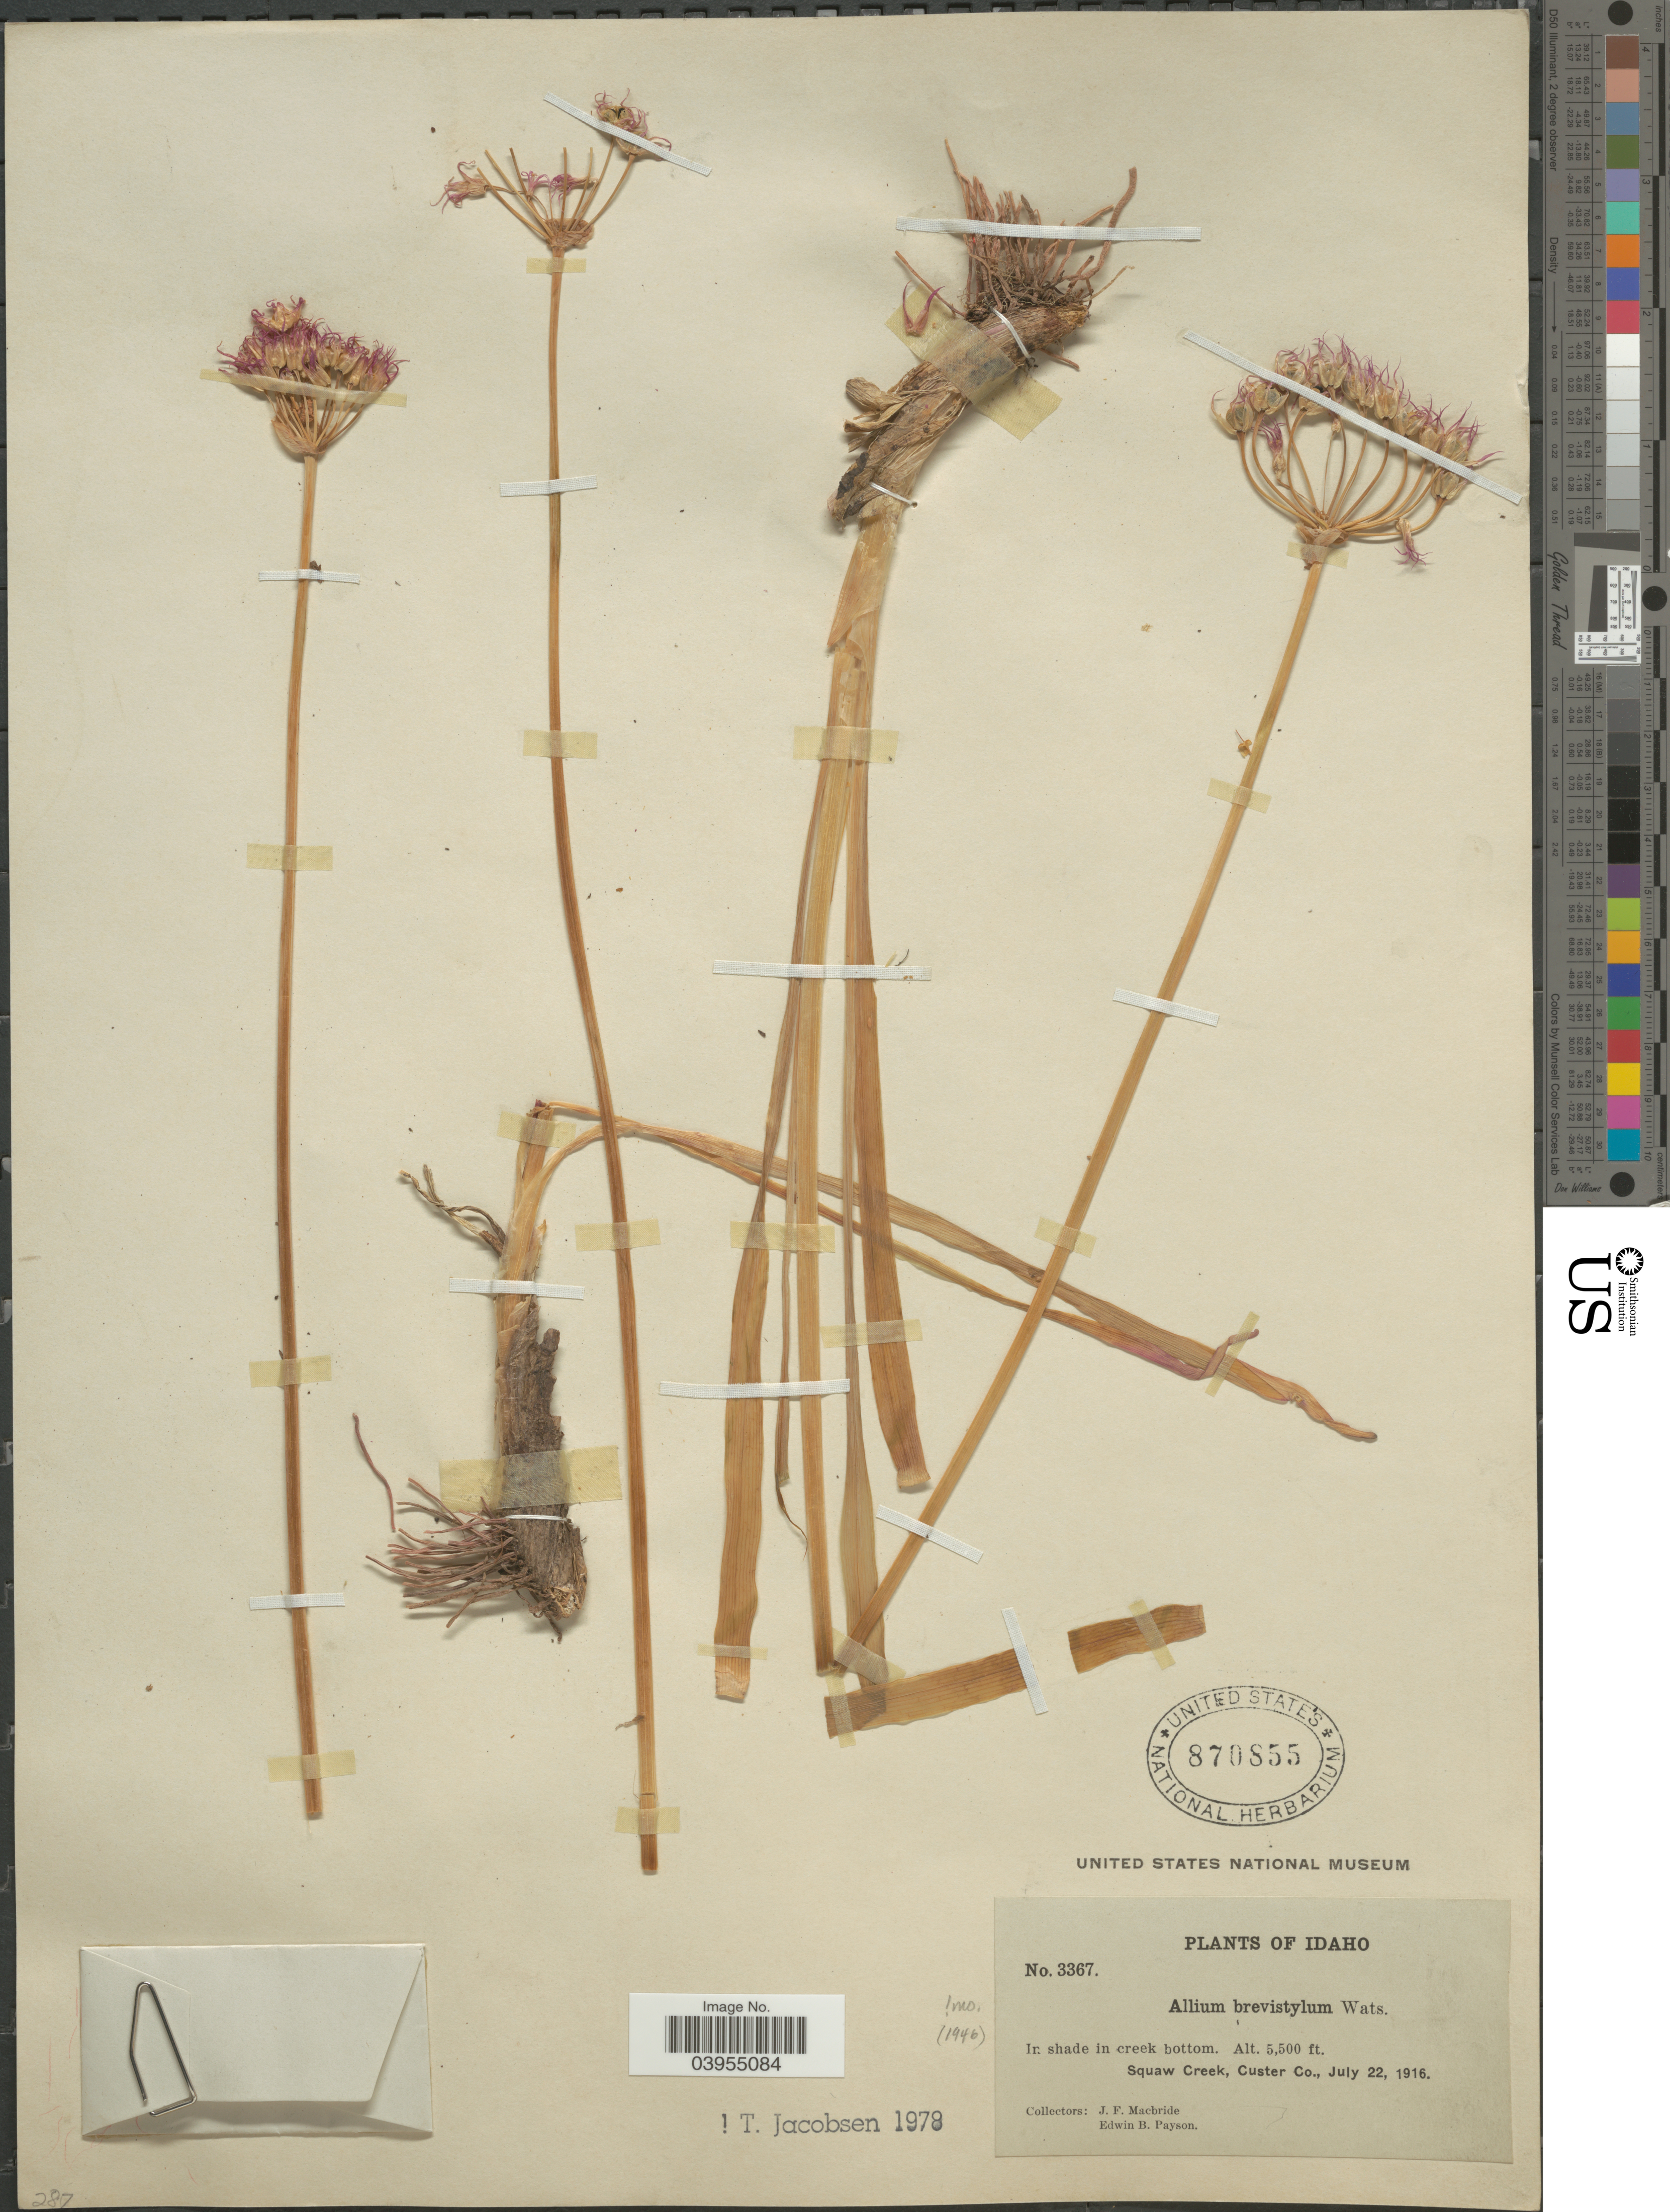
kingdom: Plantae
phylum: Tracheophyta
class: Liliopsida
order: Asparagales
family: Amaryllidaceae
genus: Allium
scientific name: Allium brevistylum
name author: S. Watson in C. King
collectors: J. F. Macbride & E. B. Payson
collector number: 3367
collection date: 1916-07-22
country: United States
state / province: Idaho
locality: Squaw Creek, Custer Co.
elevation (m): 1676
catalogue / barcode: US 870855